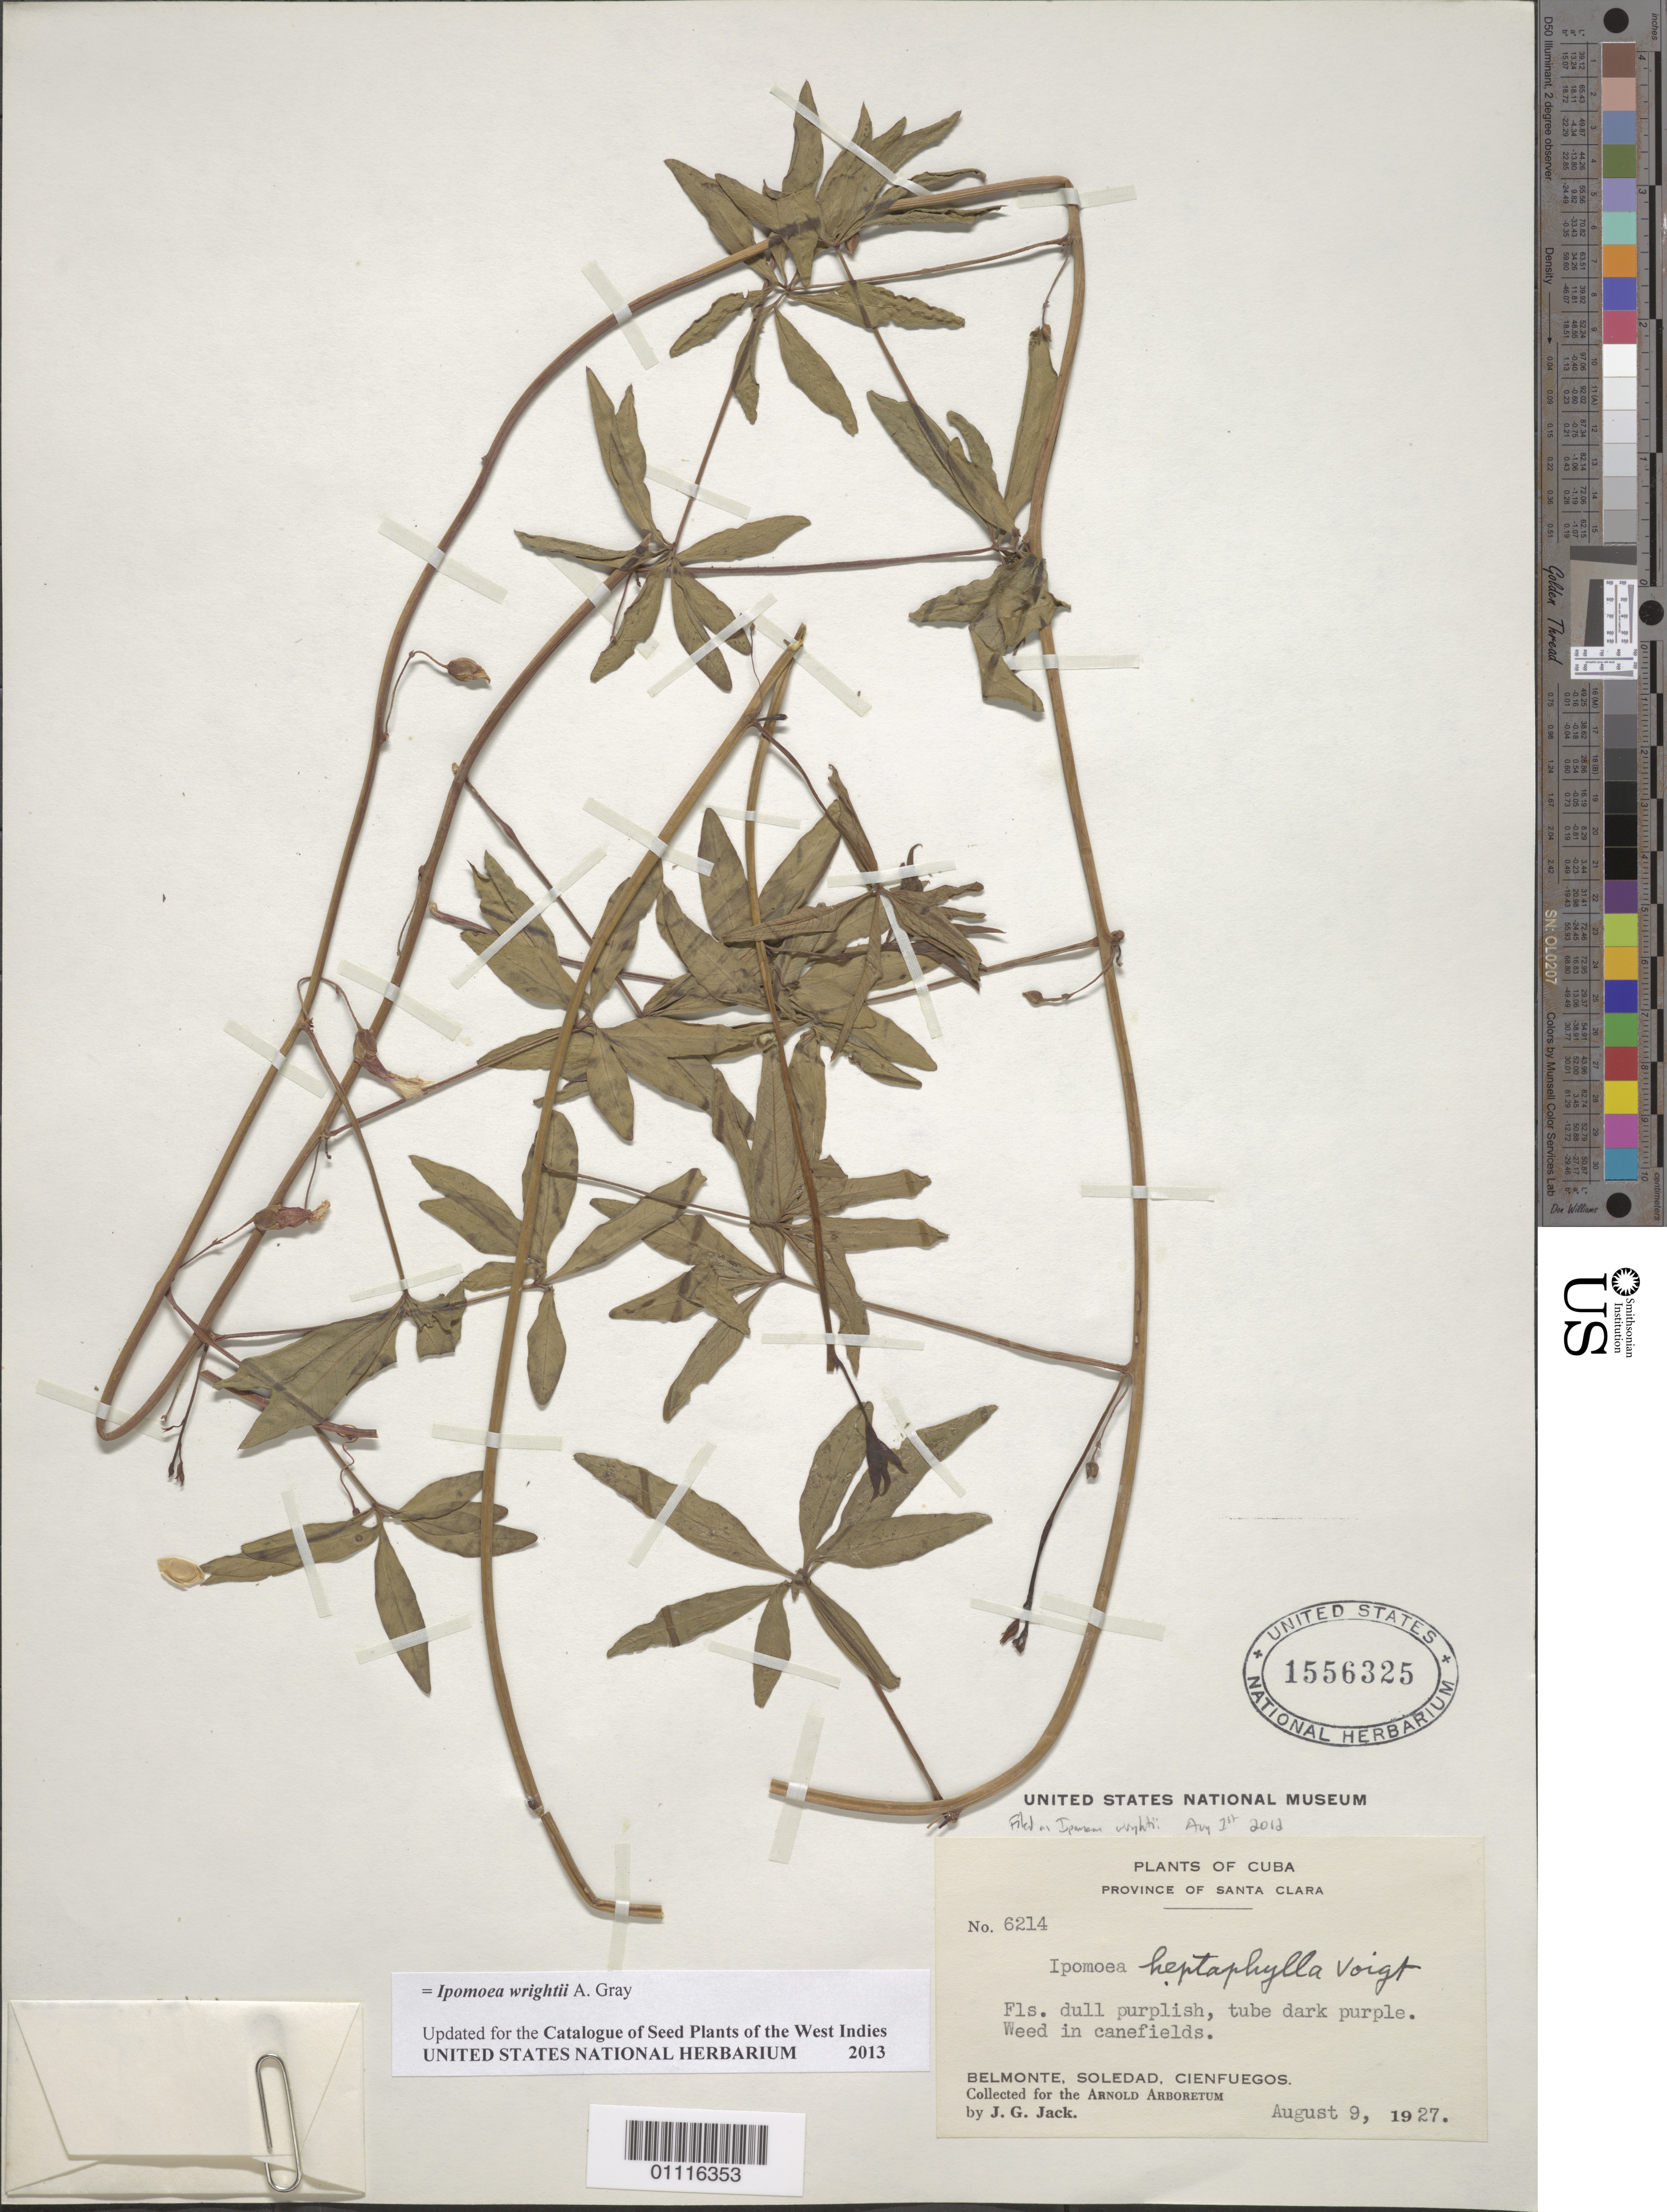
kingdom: Plantae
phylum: Tracheophyta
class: Magnoliopsida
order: Solanales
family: Convolvulaceae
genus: Ipomoea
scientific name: Ipomoea wrightii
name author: A. Gray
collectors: J. G. Jack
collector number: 6214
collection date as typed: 09 Aug 1927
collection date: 1927-08-09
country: Cuba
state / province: Cienfuegos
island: Cuba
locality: Belmonte, Soledad Weed in canefields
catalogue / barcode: US 1556325